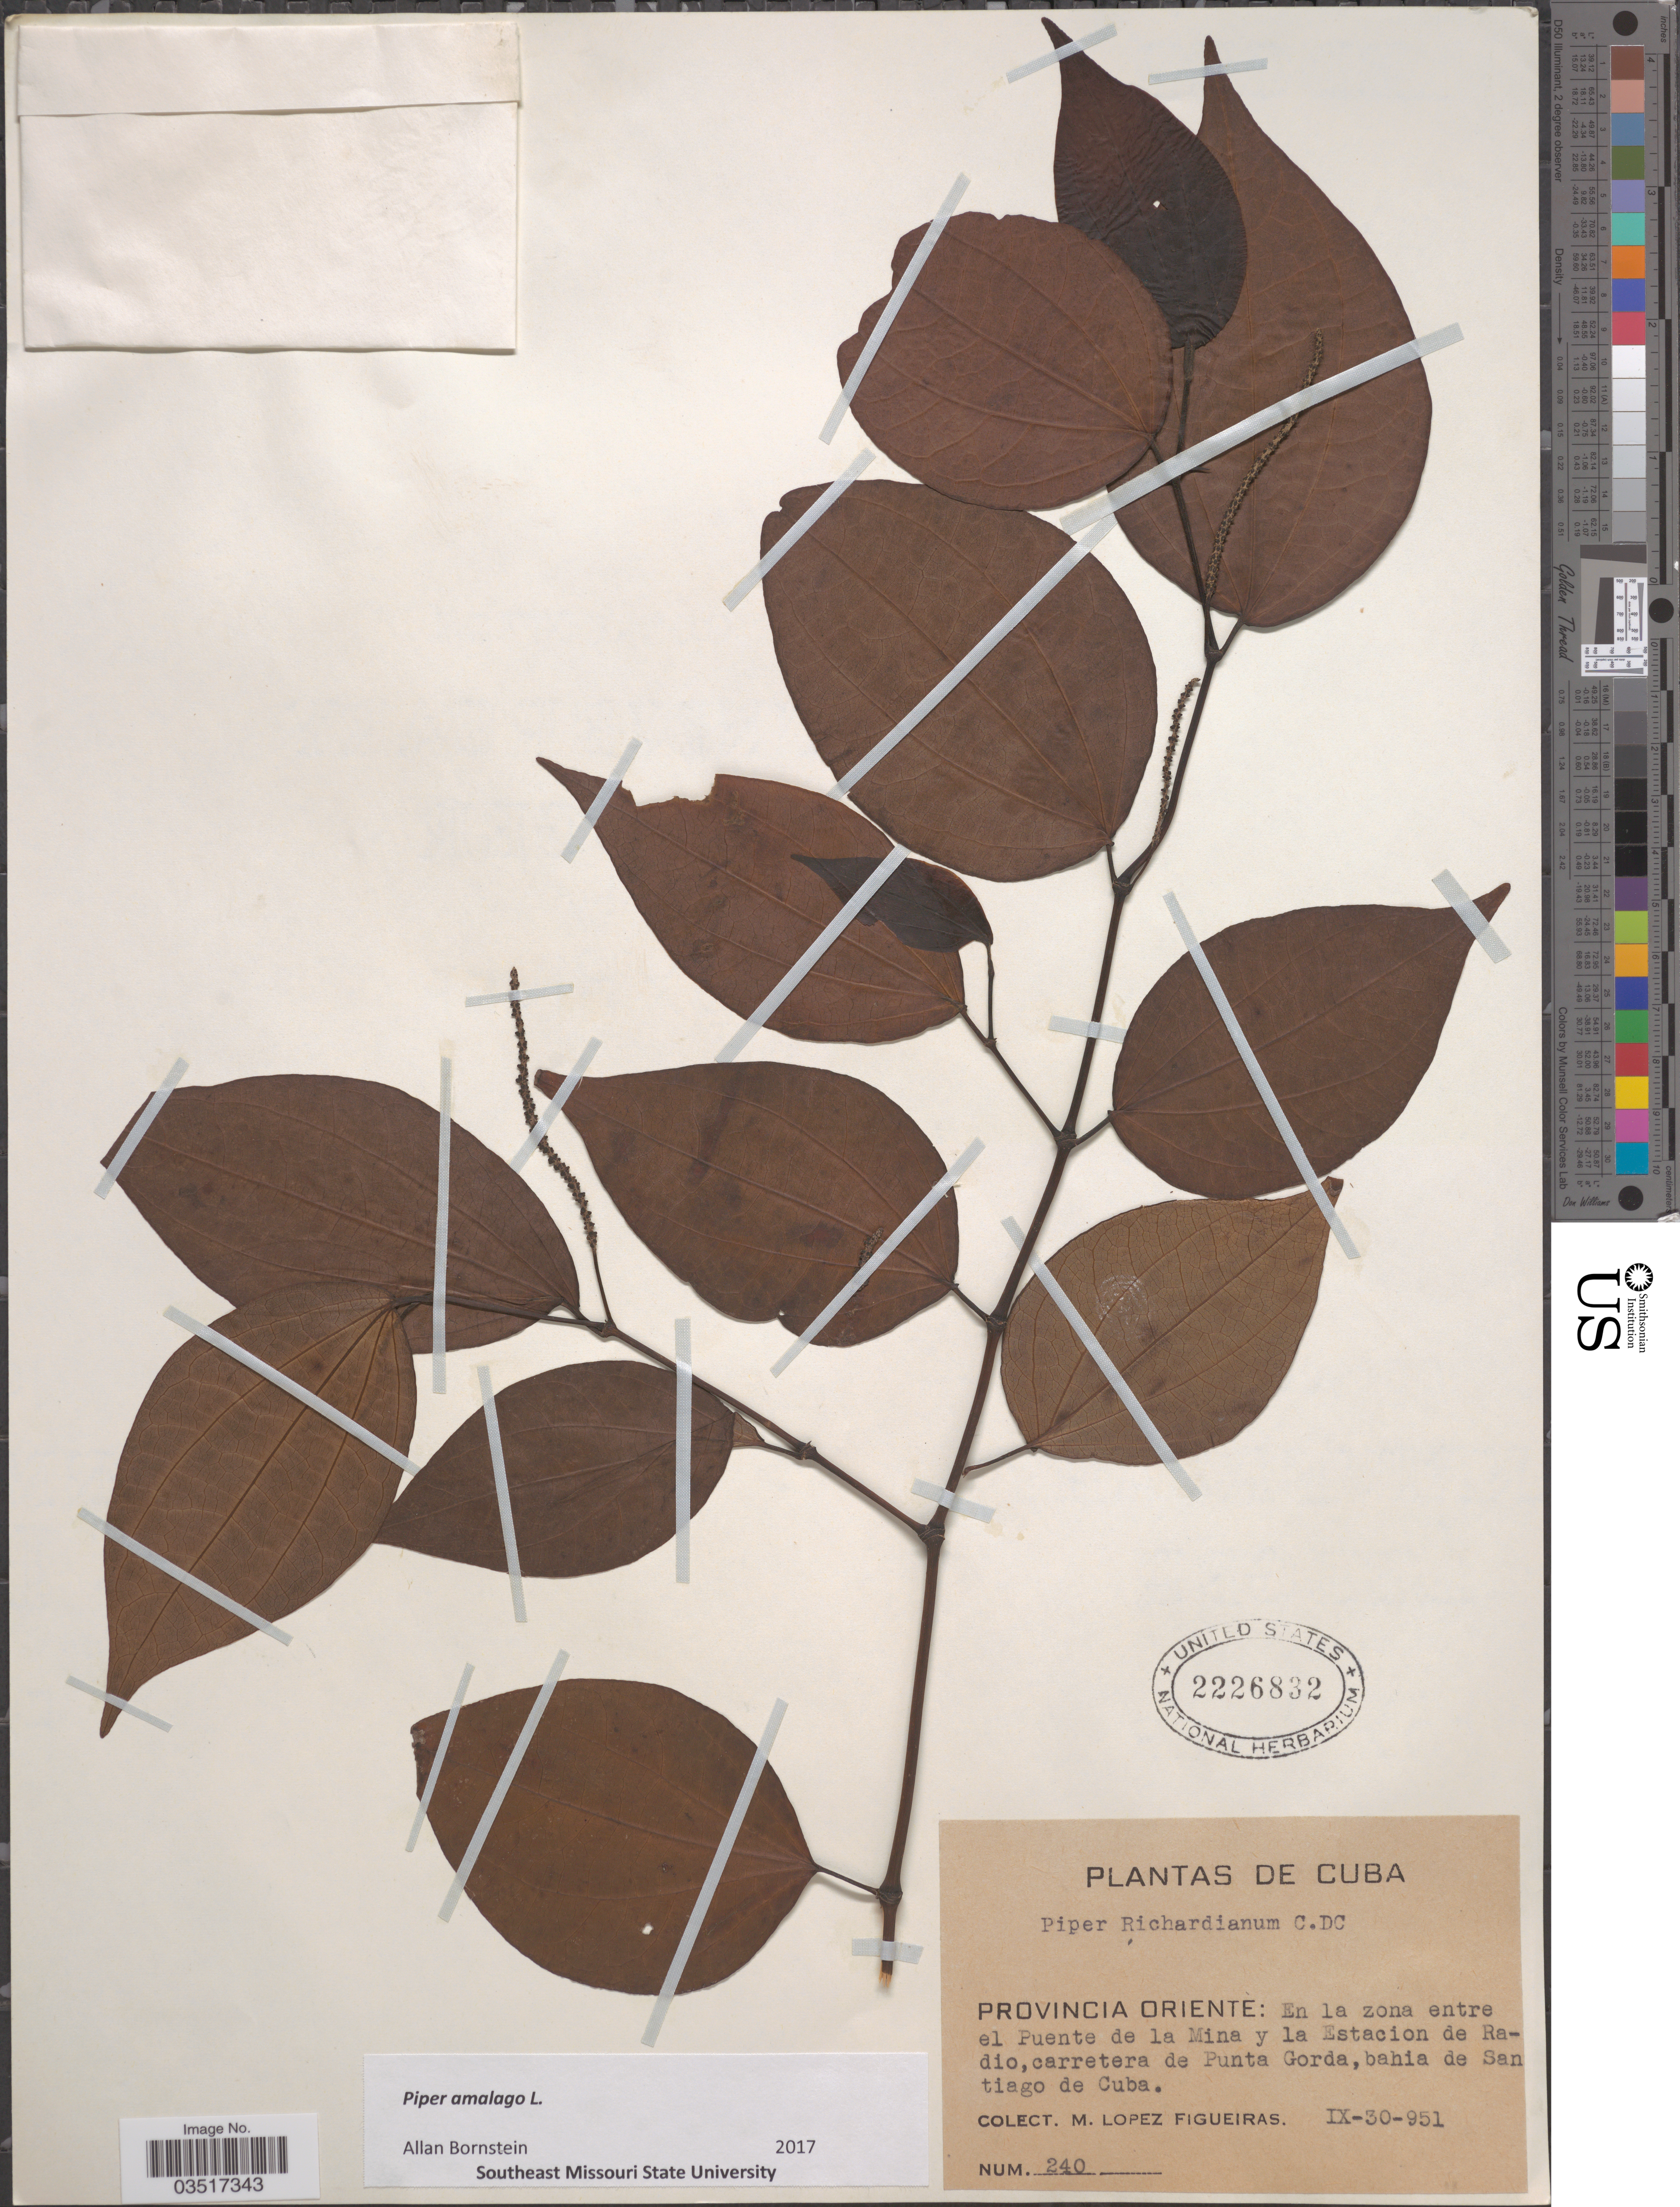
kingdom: Plantae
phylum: Tracheophyta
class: Magnoliopsida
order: Piperales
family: Piperaceae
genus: Piper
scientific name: Piper amalago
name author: L.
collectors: M. López Figueiras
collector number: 240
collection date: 1951-09-30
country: Cuba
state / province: Oriente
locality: En la zona entre el Puente de la Mina y la Estacion de Radio, carretera de Punta Gorda, bahia de Santiago de Cuba.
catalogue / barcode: US 2226832